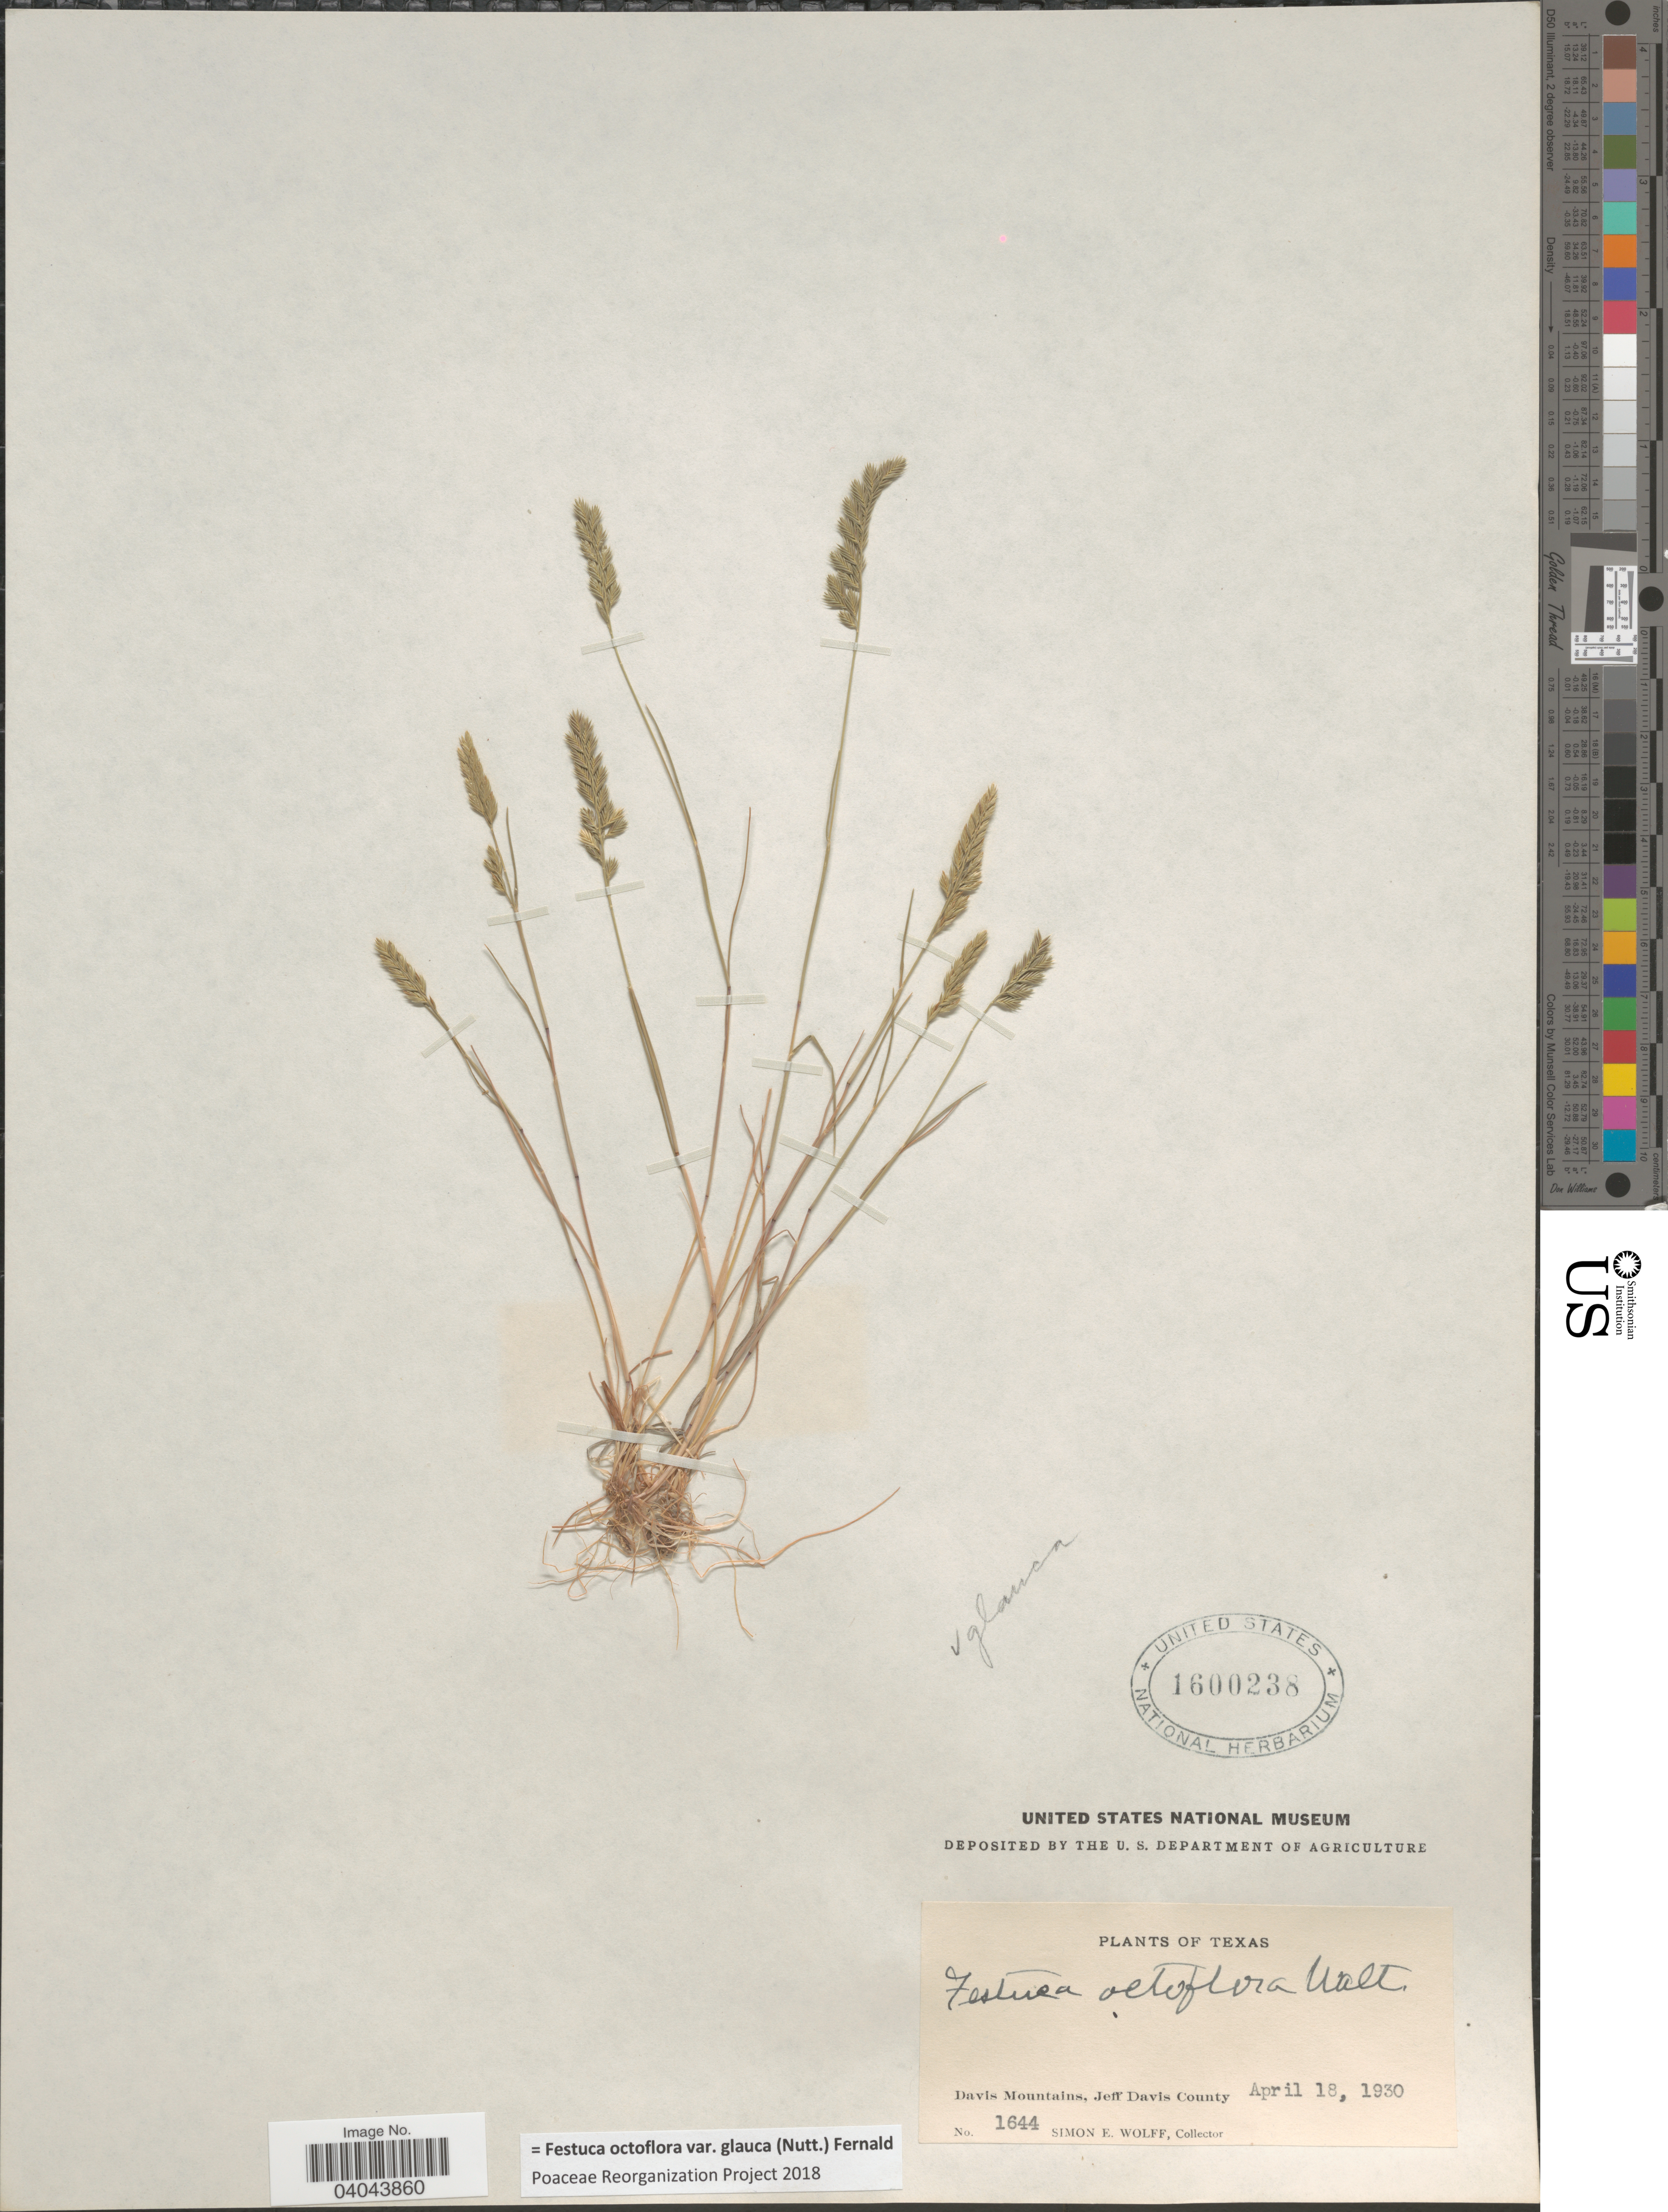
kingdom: Plantae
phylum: Tracheophyta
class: Liliopsida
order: Poales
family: Poaceae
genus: Festuca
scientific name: Festuca octoflora var. glauca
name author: (Nutt.) Fernald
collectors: S. E. Wolff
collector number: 1644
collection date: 1930-04-18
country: United States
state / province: Texas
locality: Davis Mountains, Jeff Davis County.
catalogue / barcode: US 1600238